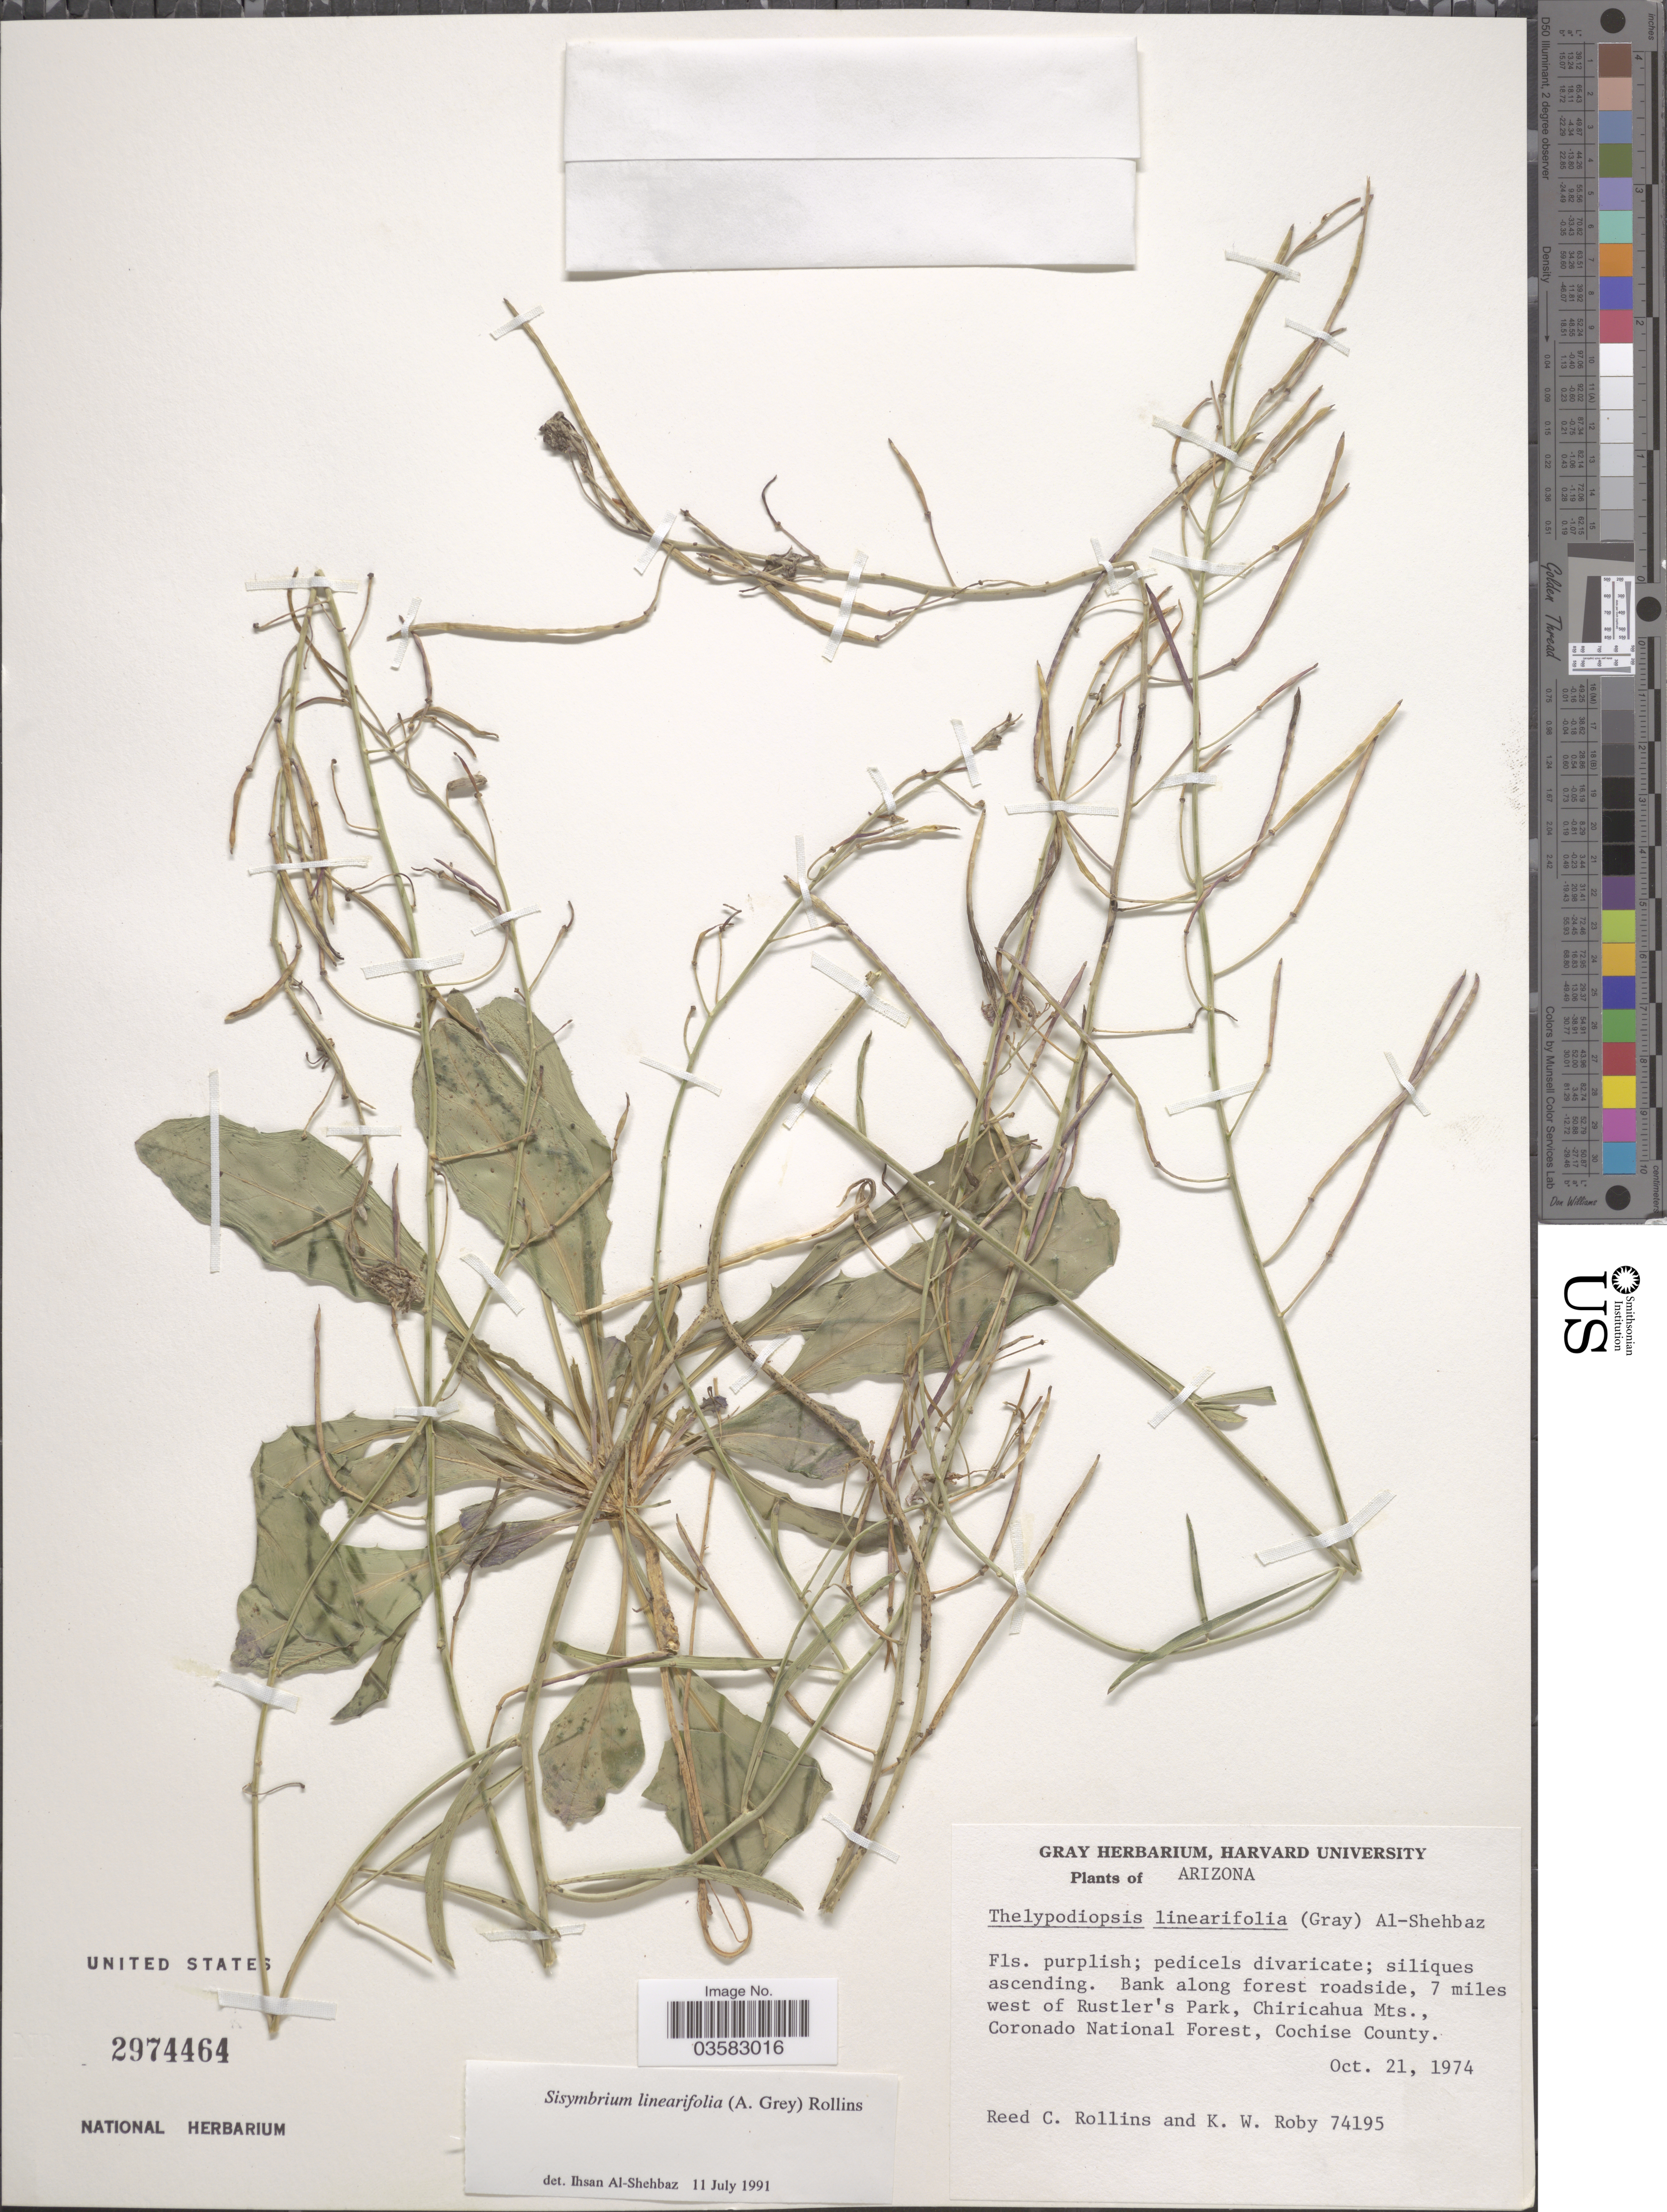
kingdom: Plantae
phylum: Tracheophyta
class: Magnoliopsida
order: Brassicales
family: Brassicaceae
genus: Sisymbrium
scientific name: Sisymbrium linearifolium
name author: (A. Gray) Payson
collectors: R. C. Rollins & K. W. Roby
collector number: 74195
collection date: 1974-10-21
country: United States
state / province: Arizona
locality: Bank along forest roadside, 7 miles west of Rustler's Park, Chiricahua Mts., Coronado National Forest, Cochise County.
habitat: bank along forest roadside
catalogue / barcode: US 2974464